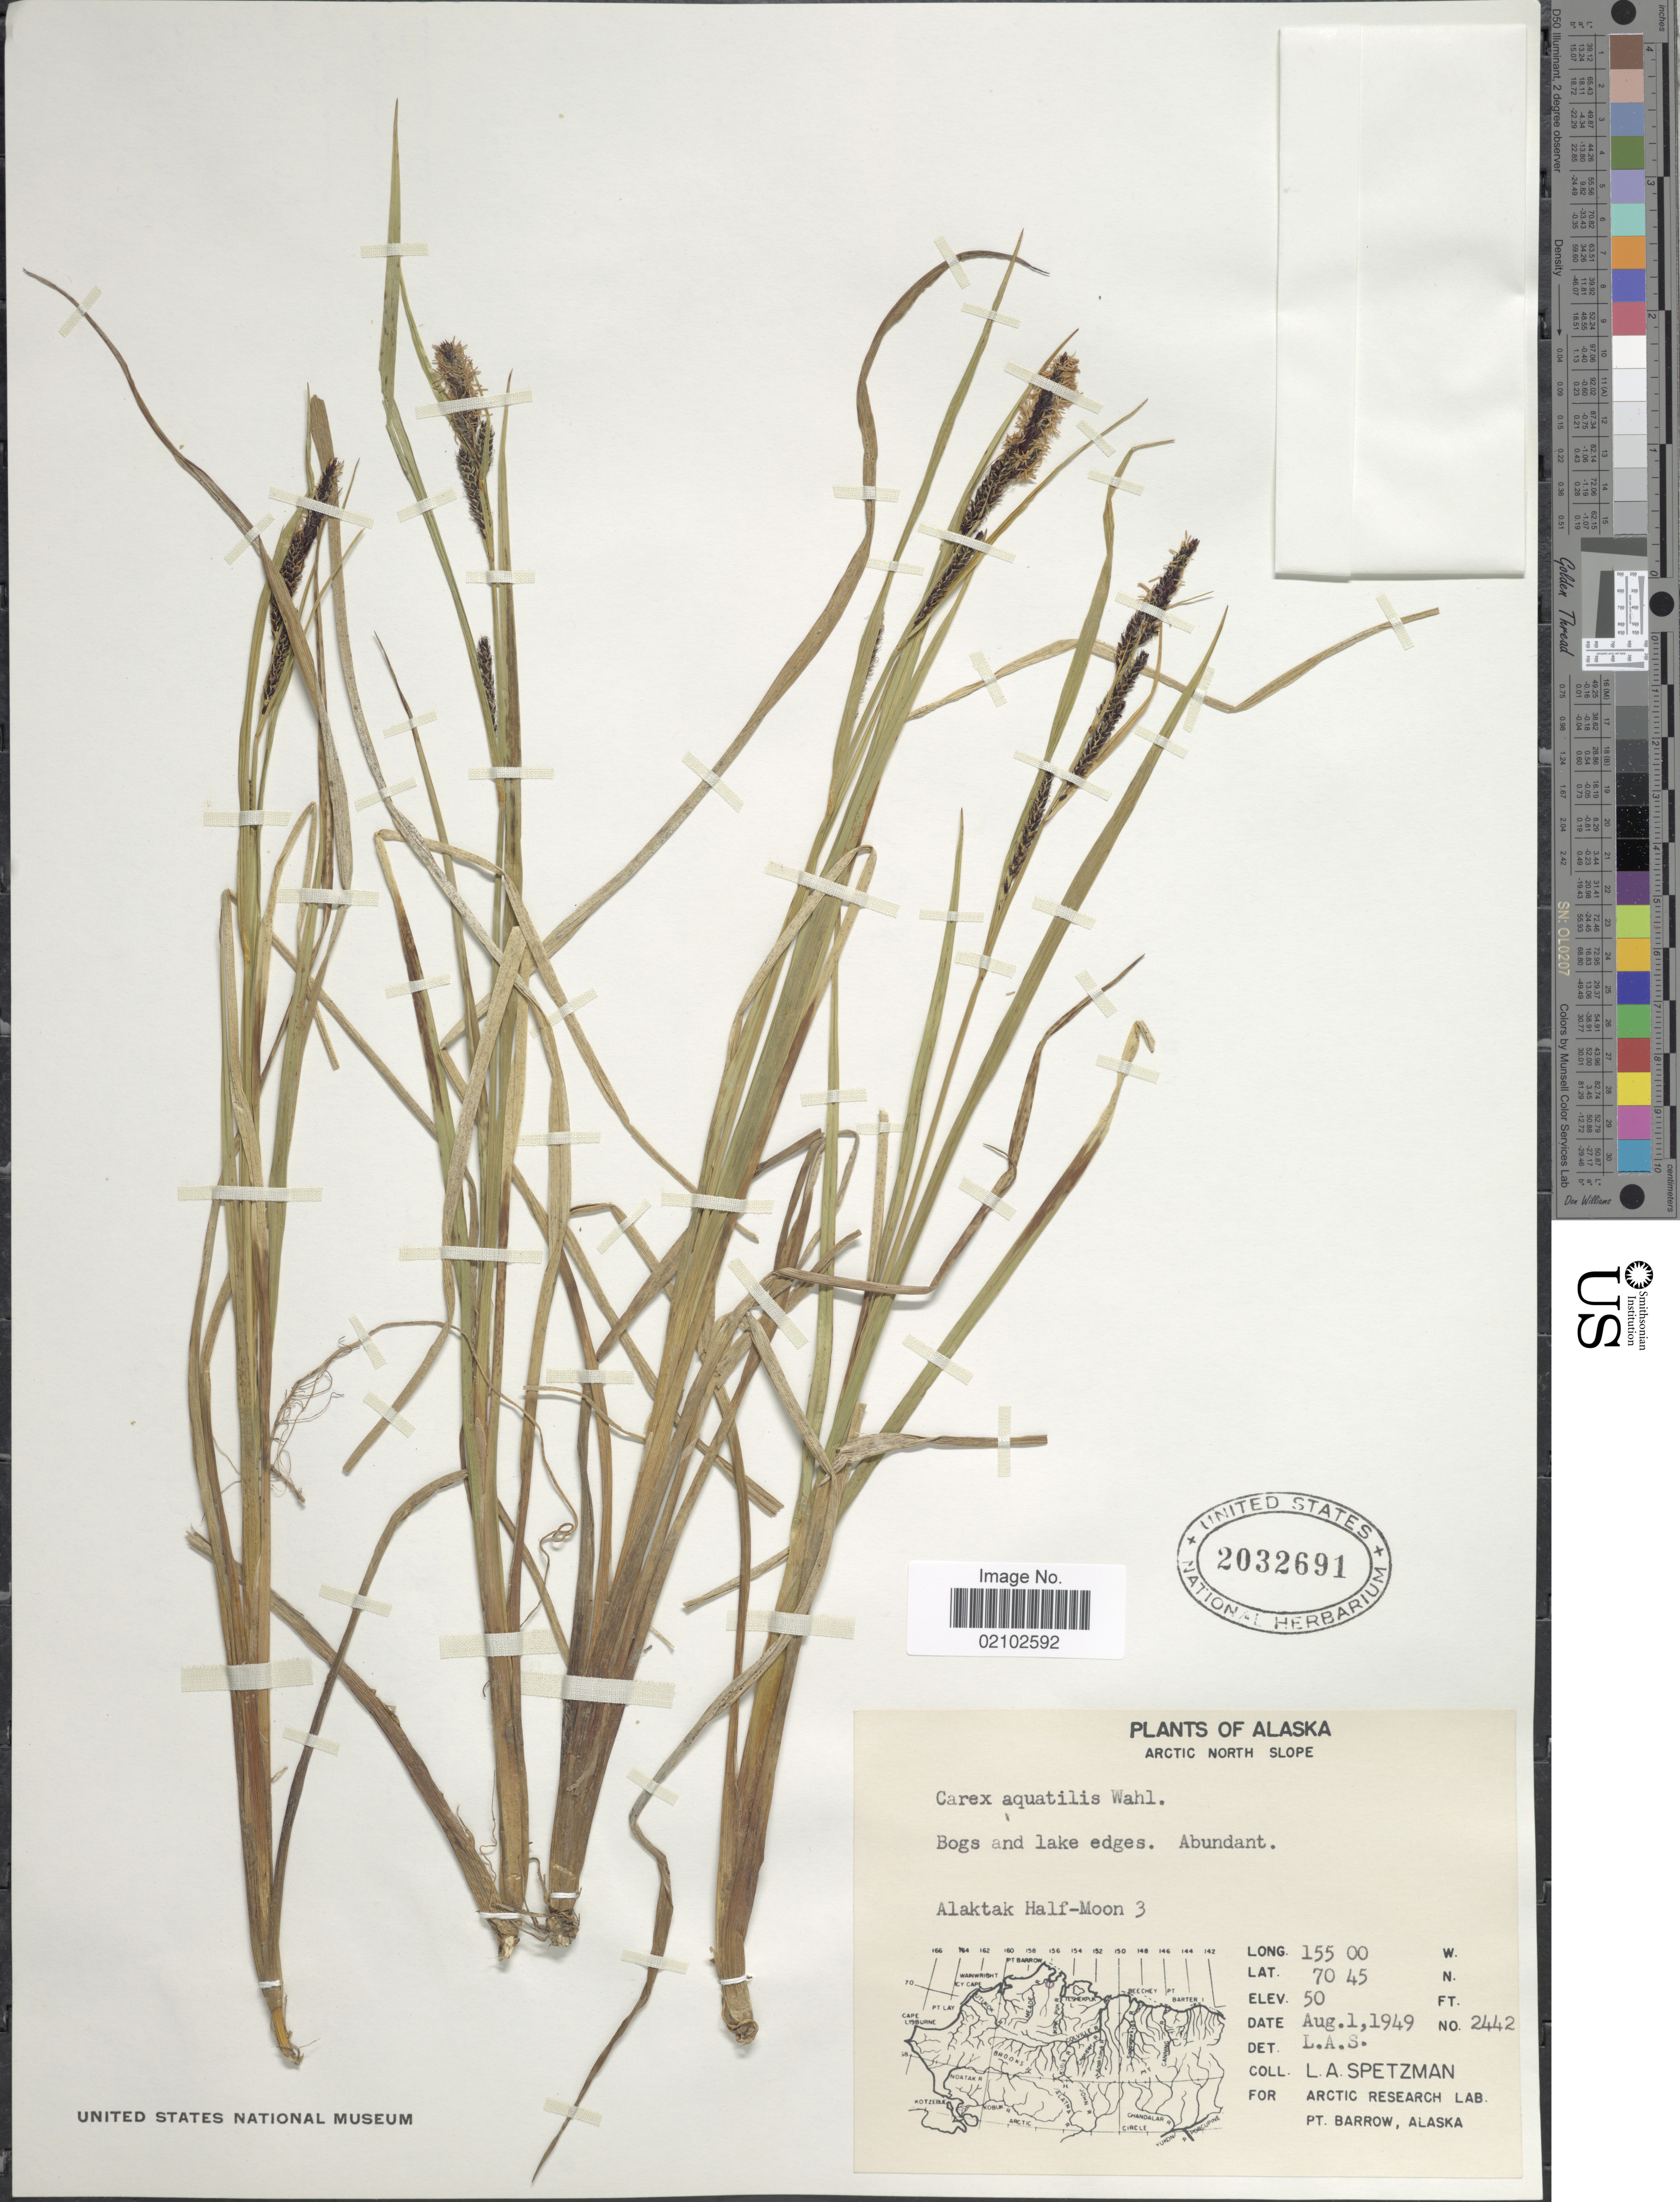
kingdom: Plantae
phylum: Tracheophyta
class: Liliopsida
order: Poales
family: Cyperaceae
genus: Carex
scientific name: Carex aquatilis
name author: Wahlenb.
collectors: L. Spetzman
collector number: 2442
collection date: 1949-08-01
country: United States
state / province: Alaska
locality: Arctic North Slope, Bog and lake edges. Abundant. Alaktak Half-Moon 3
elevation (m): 15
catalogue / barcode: US 2032691